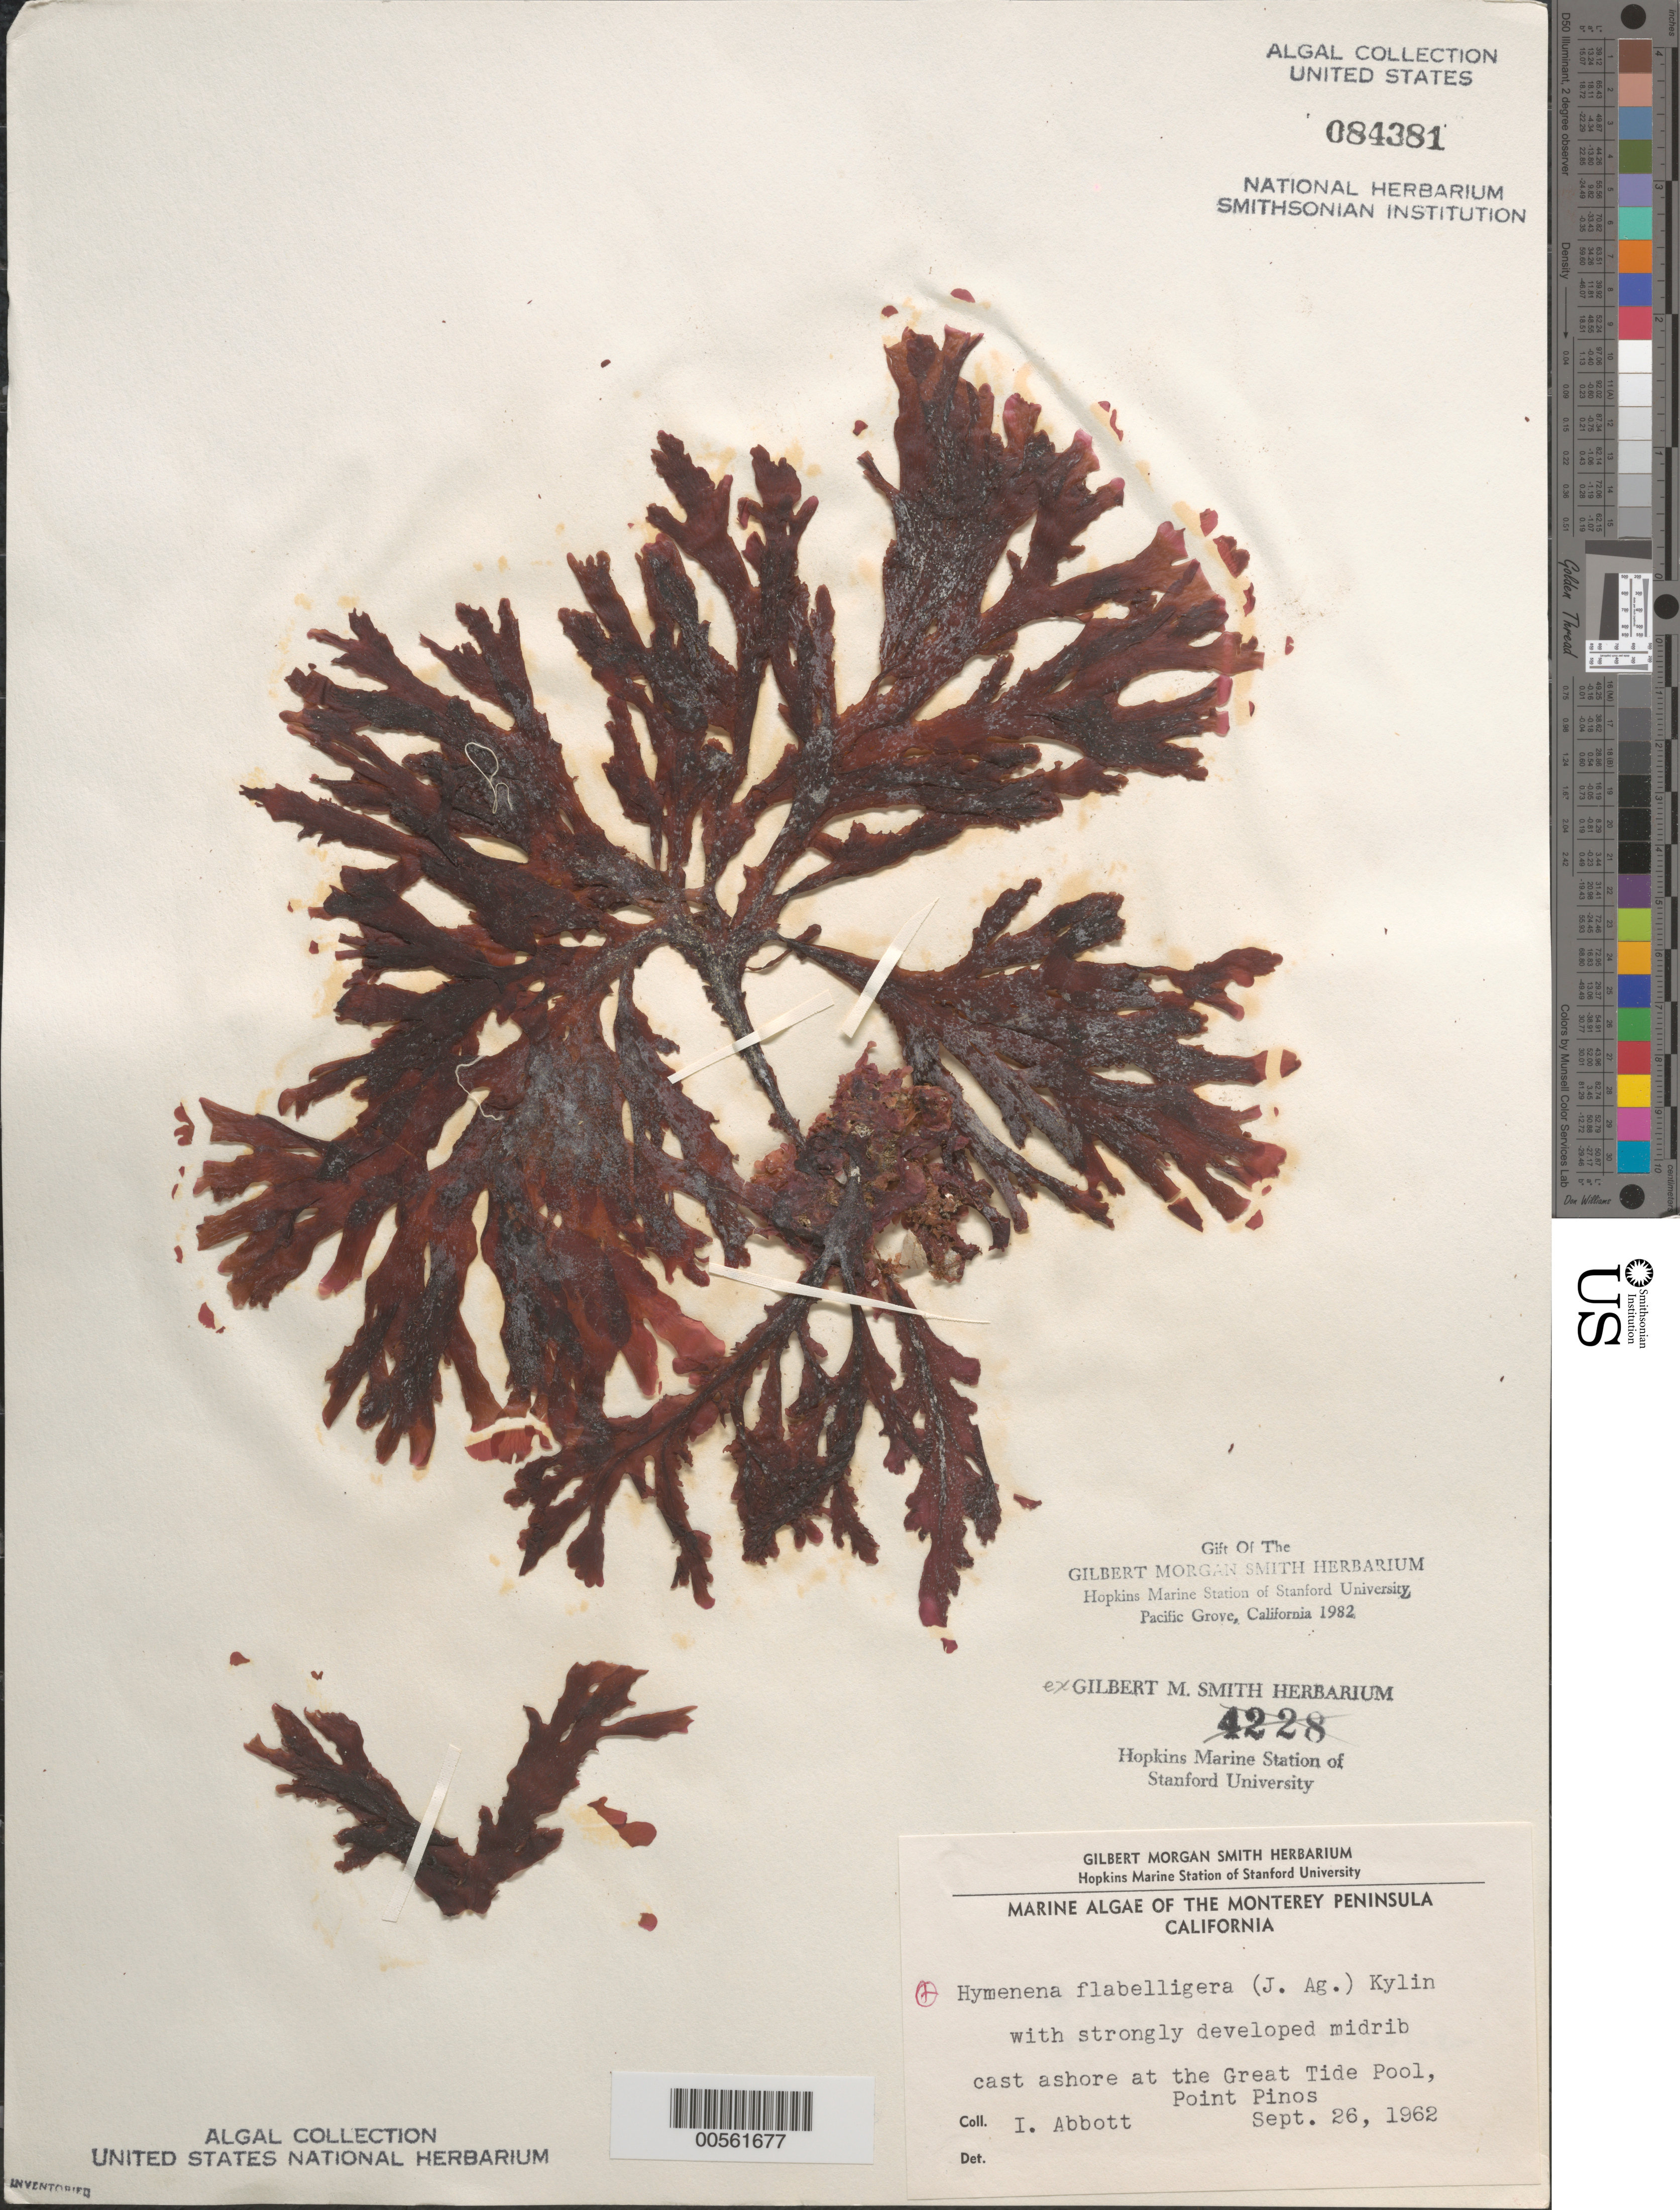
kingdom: Plantae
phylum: Rhodophyta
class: Florideophyceae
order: Ceramiales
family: Delesseriaceae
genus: Hymenena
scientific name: Hymenena flabelligera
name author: (J. Agardh) Kylin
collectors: I. A. Abbott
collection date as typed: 26 Sep 1962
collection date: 1962-09-26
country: United States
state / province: California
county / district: Monterey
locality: Point Pinos, Great Tide Pool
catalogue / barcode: US 84381